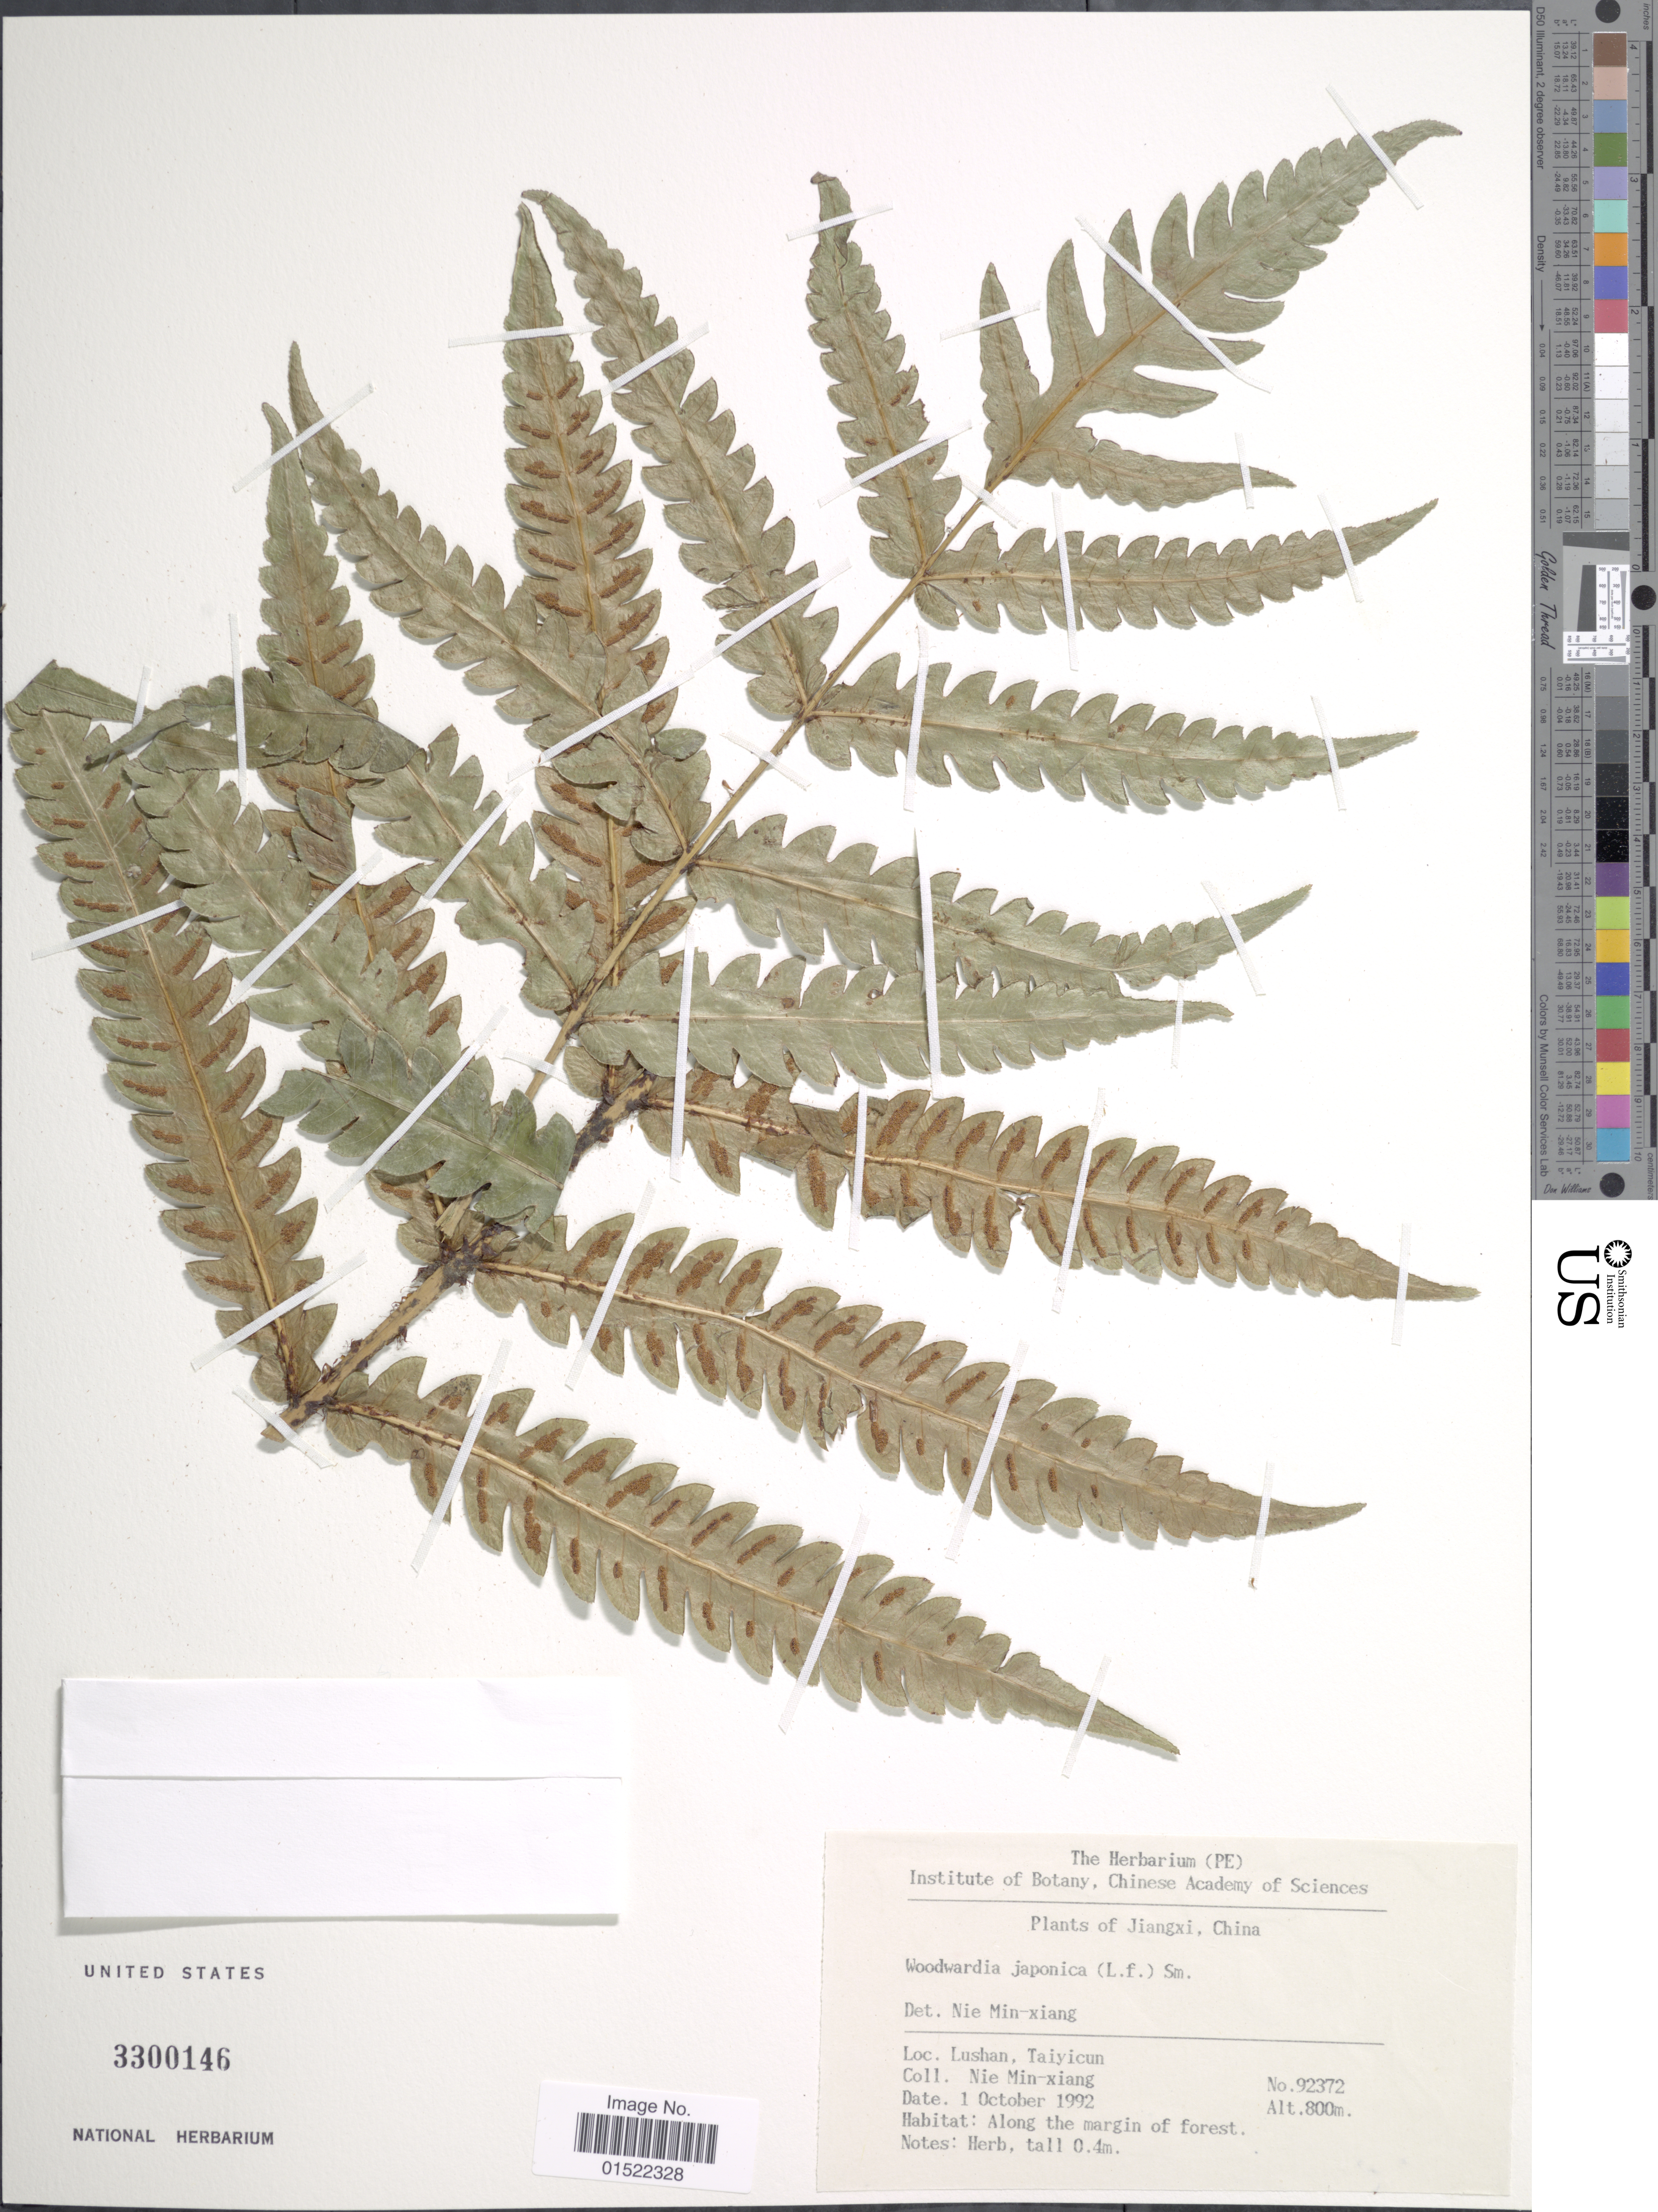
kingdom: Plantae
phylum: Tracheophyta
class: Polypodiopsida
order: Polypodiales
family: Blechnaceae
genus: Woodwardia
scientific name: Woodwardia japonica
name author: (L. f.) Sm.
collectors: M. Nie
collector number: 92372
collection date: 1992-12-01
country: China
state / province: Jiangxi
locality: Lushan, Taiyicun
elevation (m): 800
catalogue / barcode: US 3300146